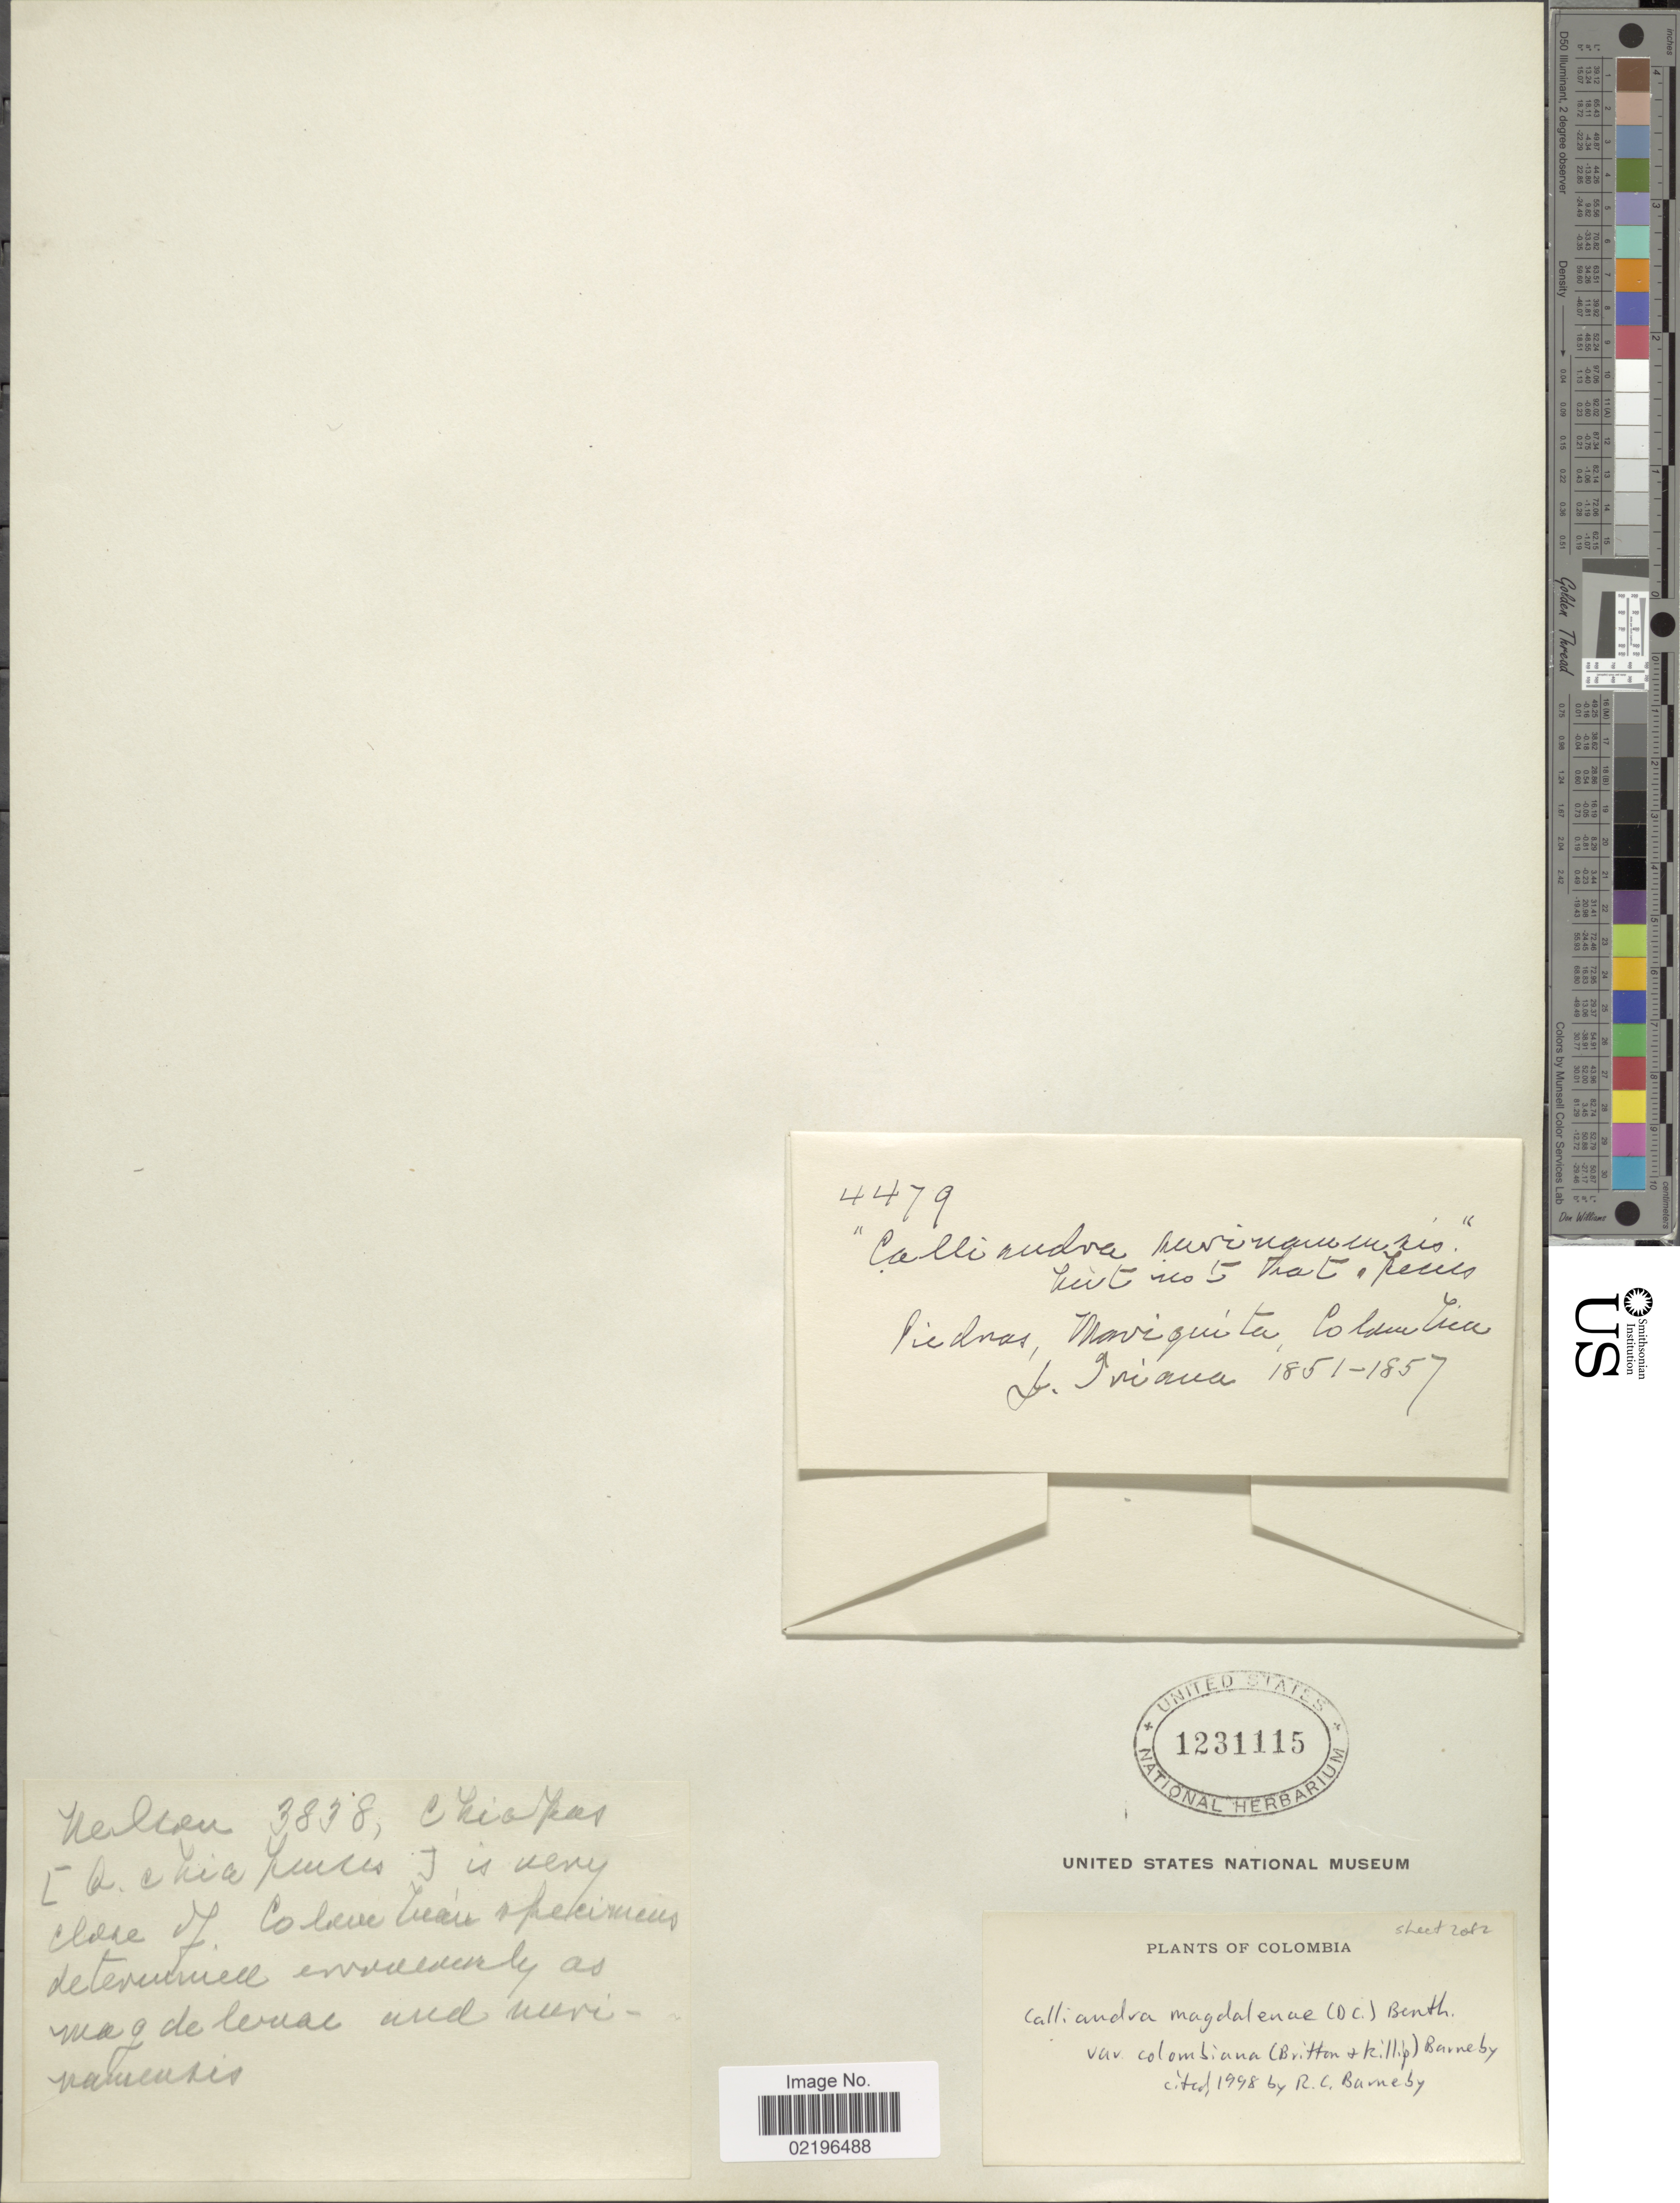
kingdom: Plantae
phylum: Tracheophyta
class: Magnoliopsida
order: Fabales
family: Fabaceae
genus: Calliandra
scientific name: Calliandra magdalenae var. colombiana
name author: (Britton & Rose) Barneby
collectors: J. Triana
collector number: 4479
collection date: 1851/1857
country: Colombia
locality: Piednas, Mariquita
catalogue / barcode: US 1231115